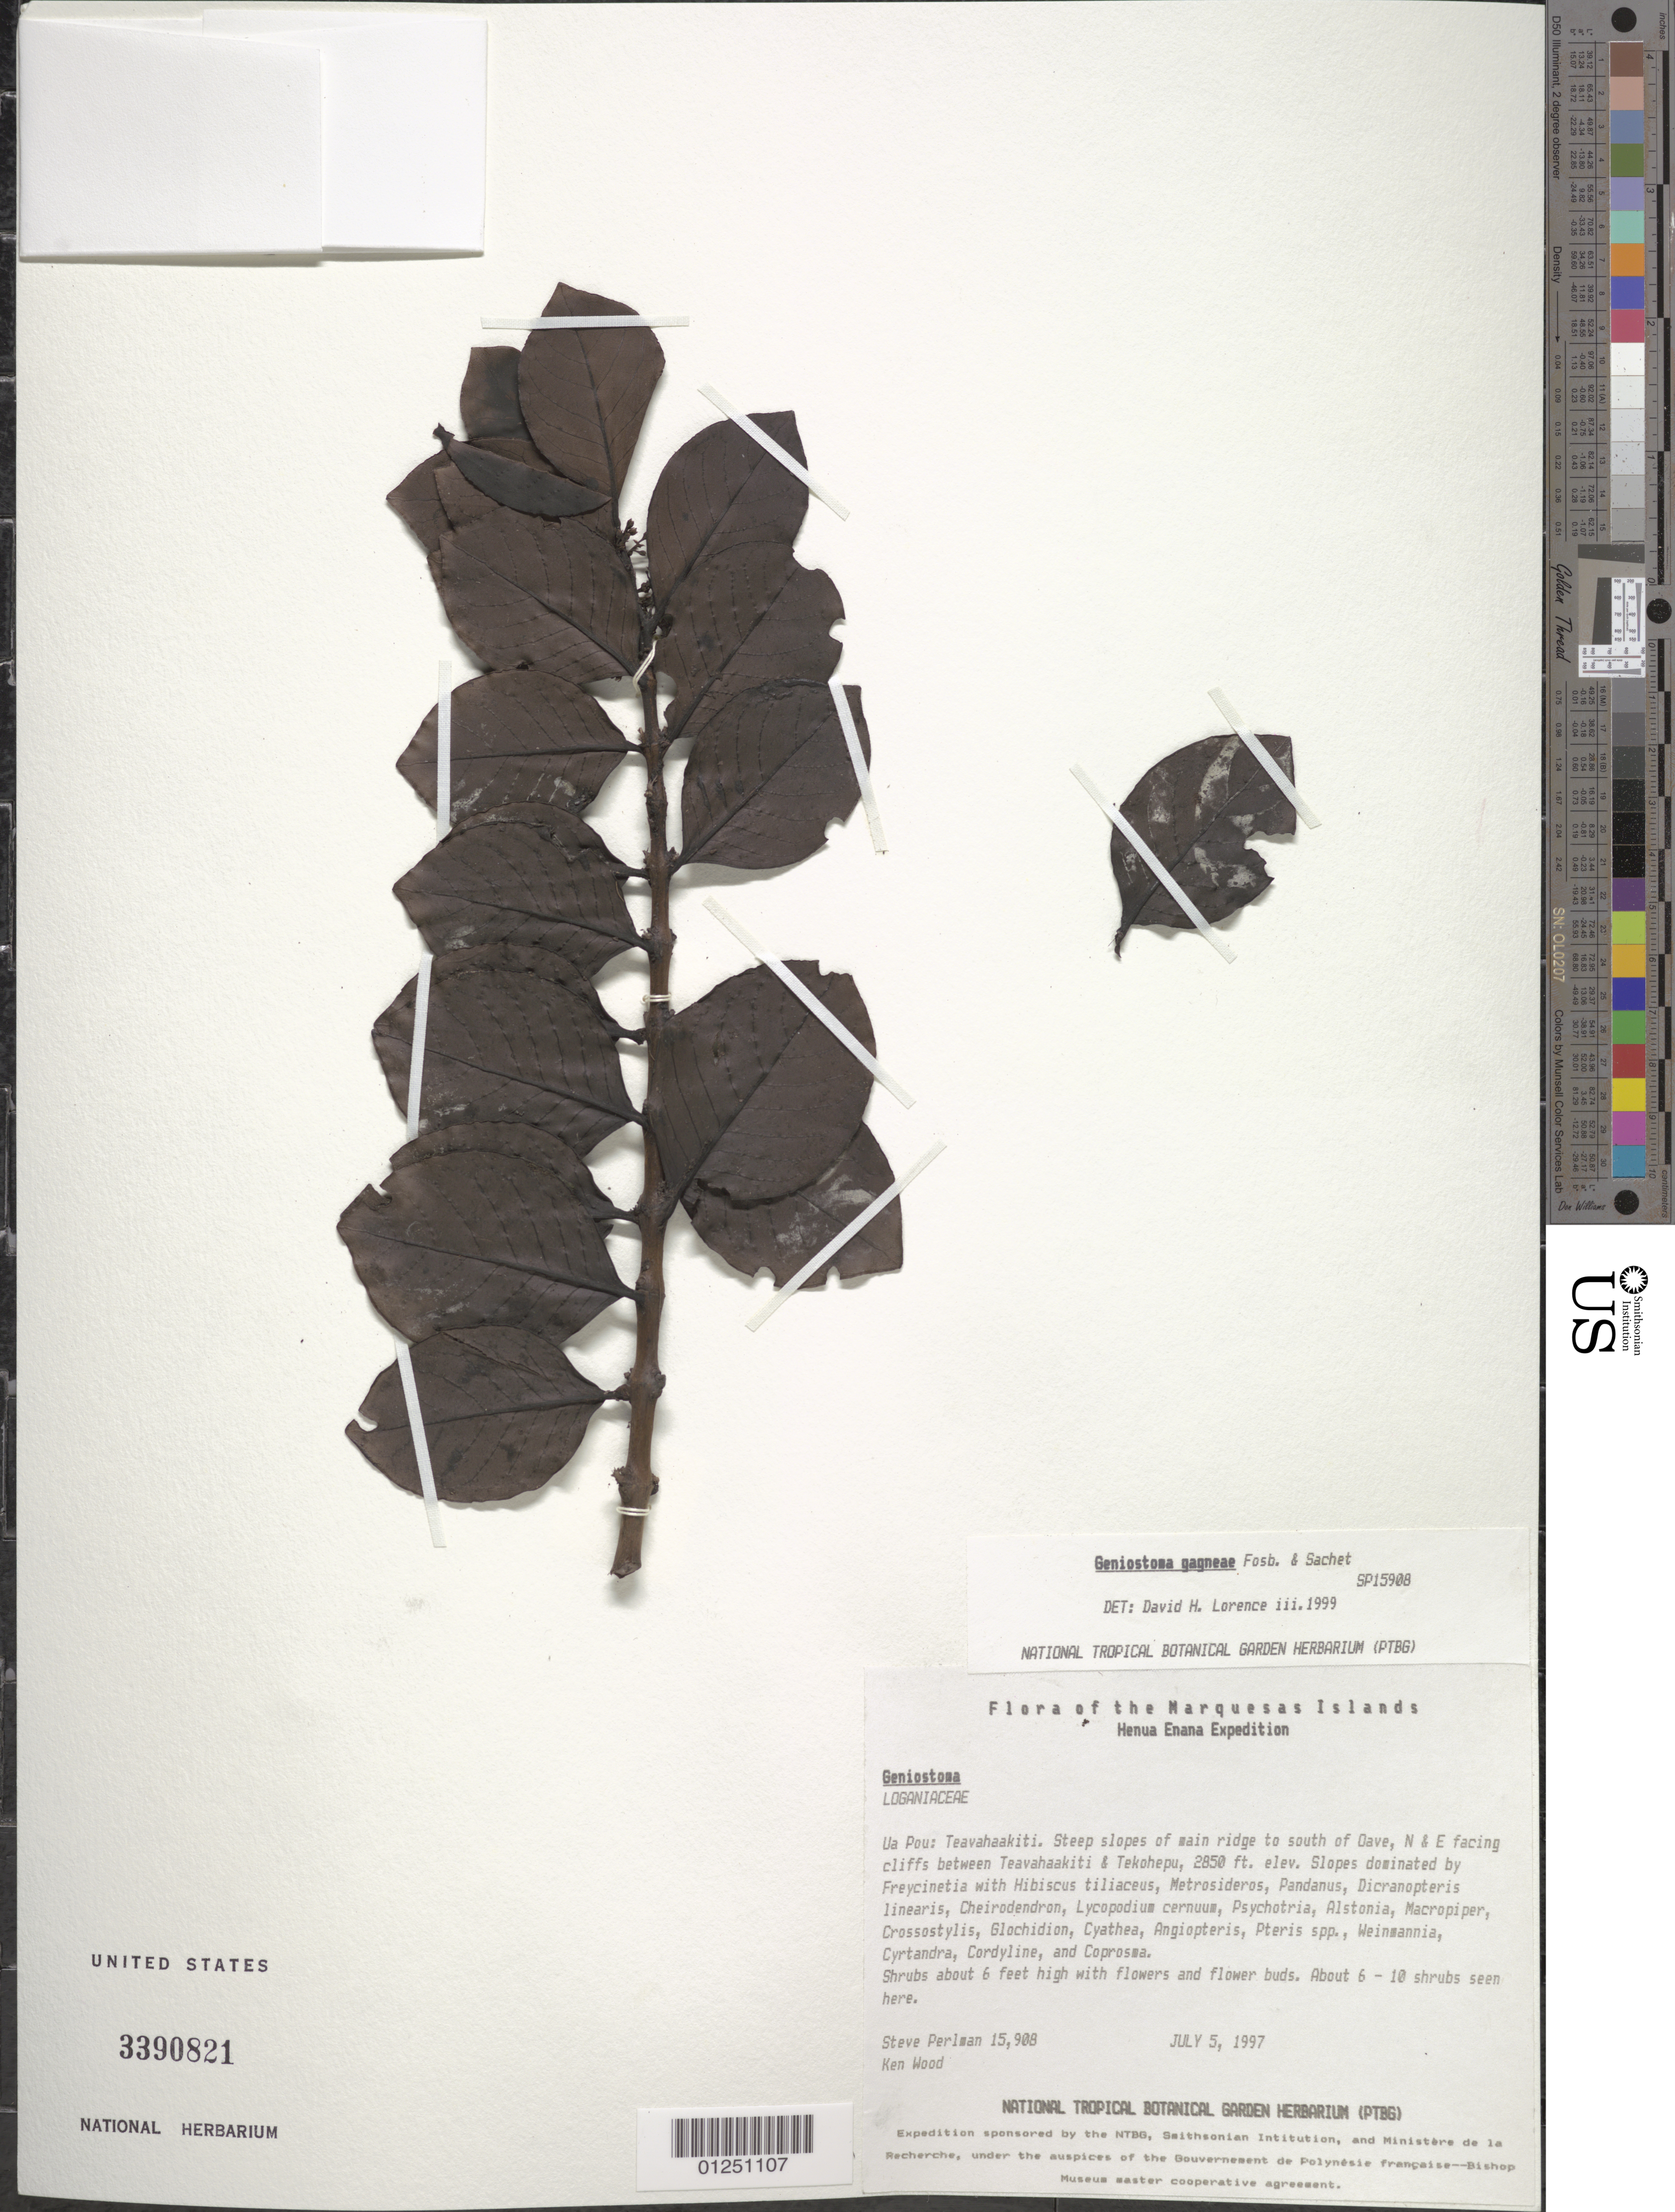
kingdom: Plantae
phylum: Tracheophyta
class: Magnoliopsida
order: Gentianales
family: Loganiaceae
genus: Geniostoma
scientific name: Geniostoma gagneae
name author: Fosberg & Sachet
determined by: Lorence, David H., (PTBG), National Tropical Botanical Garden (UNITED STATES)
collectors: S. P. Perlman & K. R. Wood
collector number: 15908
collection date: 1997-07-05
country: French Polynesia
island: Ua Pou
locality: Teavahaakiti, steep slopes of main ridge to S of Oave, N & E facing cliffs between Teavahaakiti & Tekohepu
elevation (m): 869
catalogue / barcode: US 3390821